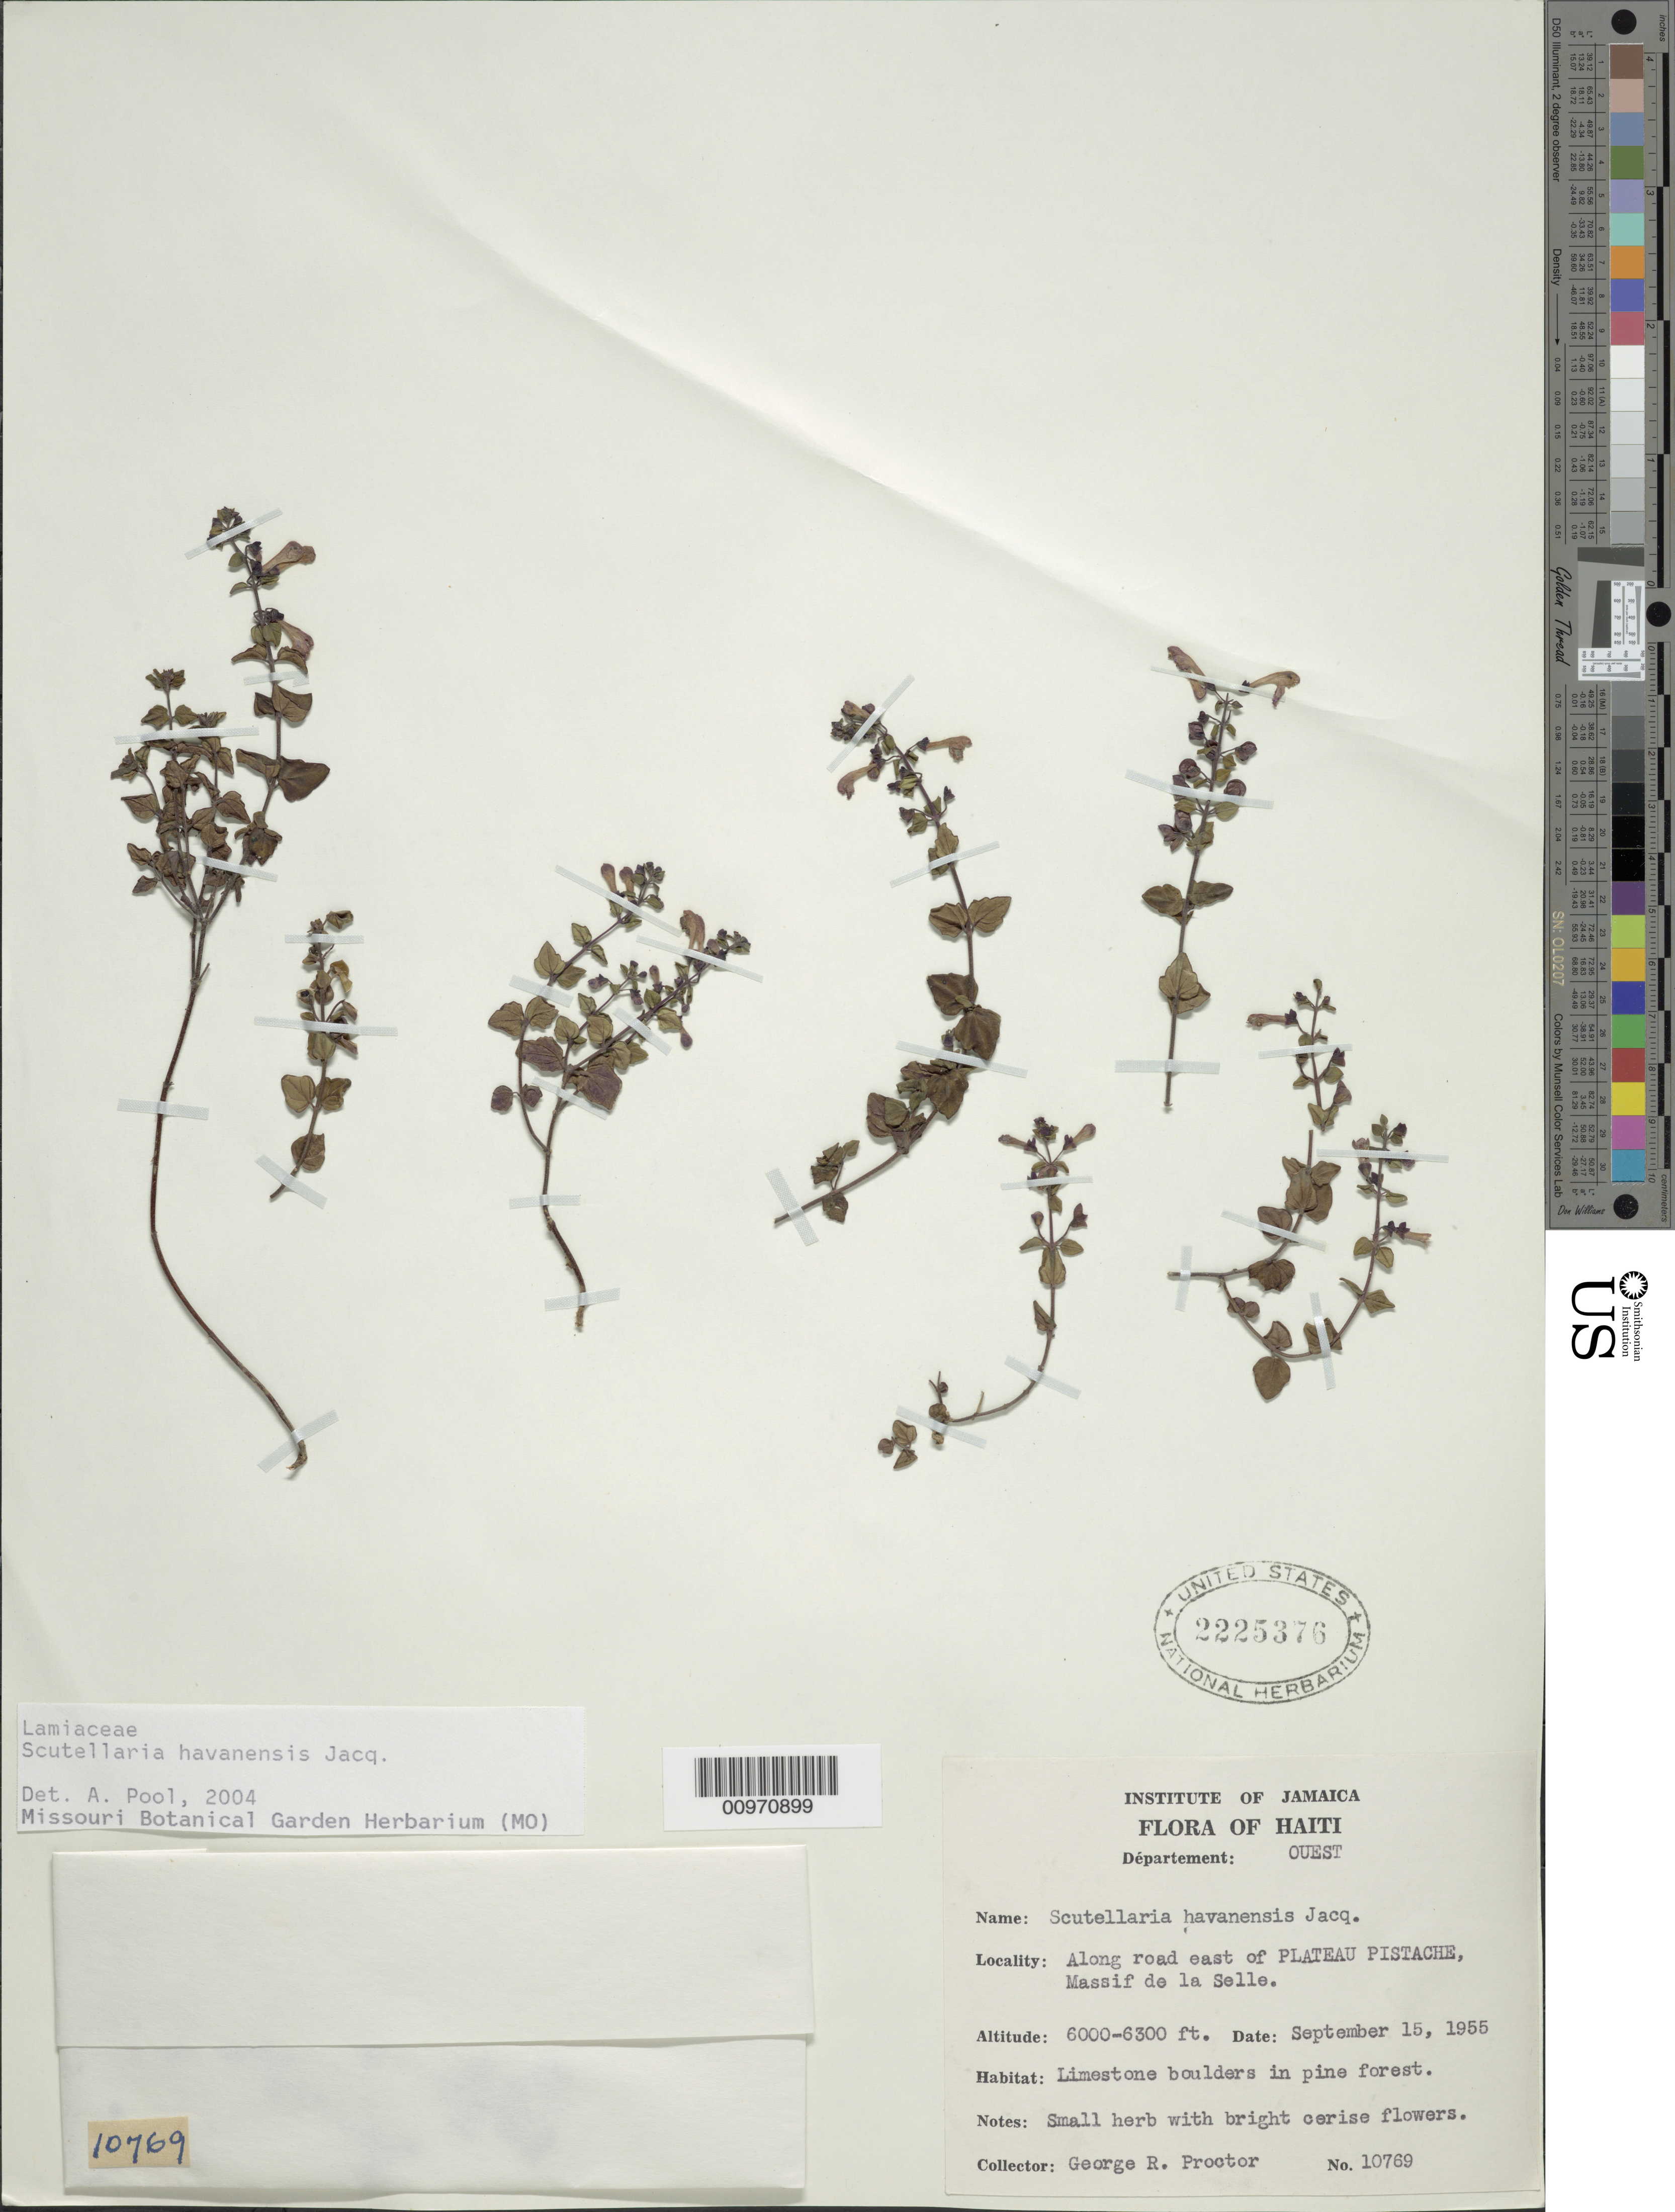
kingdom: Plantae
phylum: Tracheophyta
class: Magnoliopsida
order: Lamiales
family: Lamiaceae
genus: Scutellaria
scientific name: Scutellaria havanensis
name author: Jacq.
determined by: Pool, A., (MO), Missouri Botanical Garden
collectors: G. R. Proctor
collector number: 10769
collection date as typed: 15 Sep 1955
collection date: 1955-09-15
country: Haiti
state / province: Ouest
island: Hispaniola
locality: Along road east of Plateau Pistache, Massif de la Selle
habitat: Limestone boulders in pine forest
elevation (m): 1829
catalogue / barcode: US 2225376